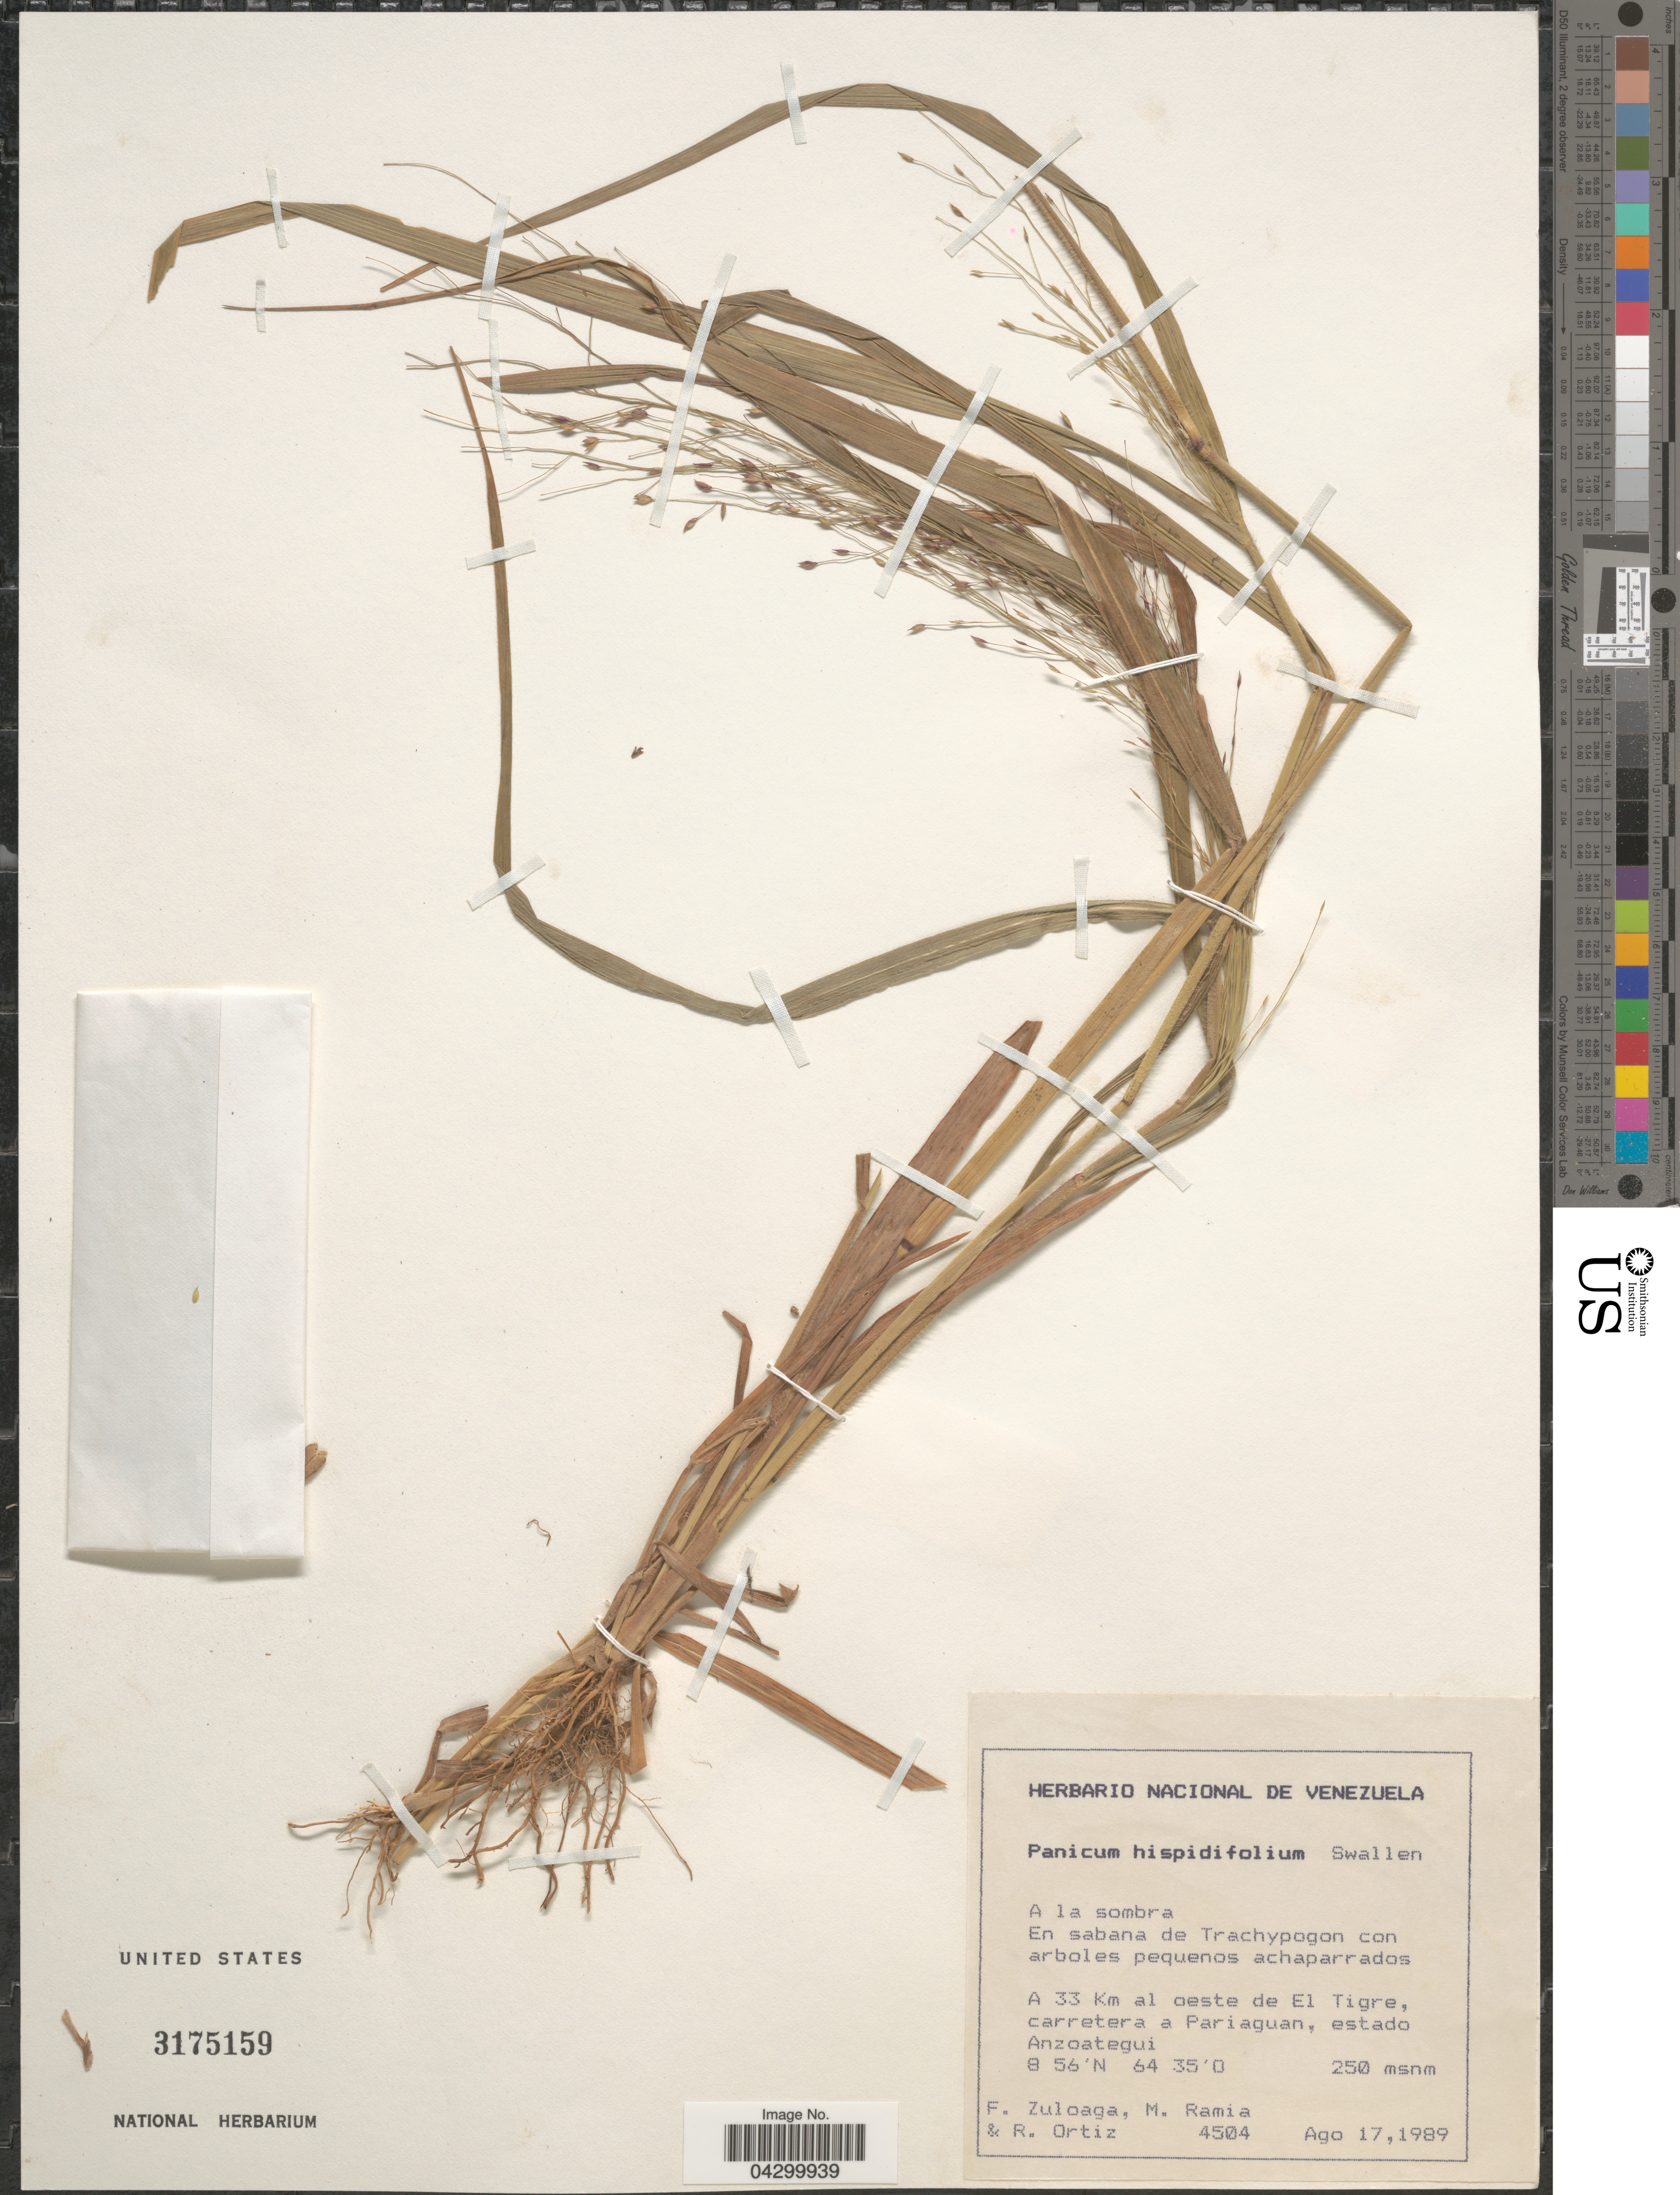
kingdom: Plantae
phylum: Tracheophyta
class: Liliopsida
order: Poales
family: Poaceae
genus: Panicum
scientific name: Panicum hispidifolium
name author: Swallen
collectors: F. Zuloaga, M. Ramia & R. Ortiz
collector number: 4504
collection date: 1989-08-17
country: Venezuela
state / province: Anzoategui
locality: A la sombra. a 33 Km al oeste de El Tigre, carretera a Pariaguan, estado Anzoategui.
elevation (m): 250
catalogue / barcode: US 3175159